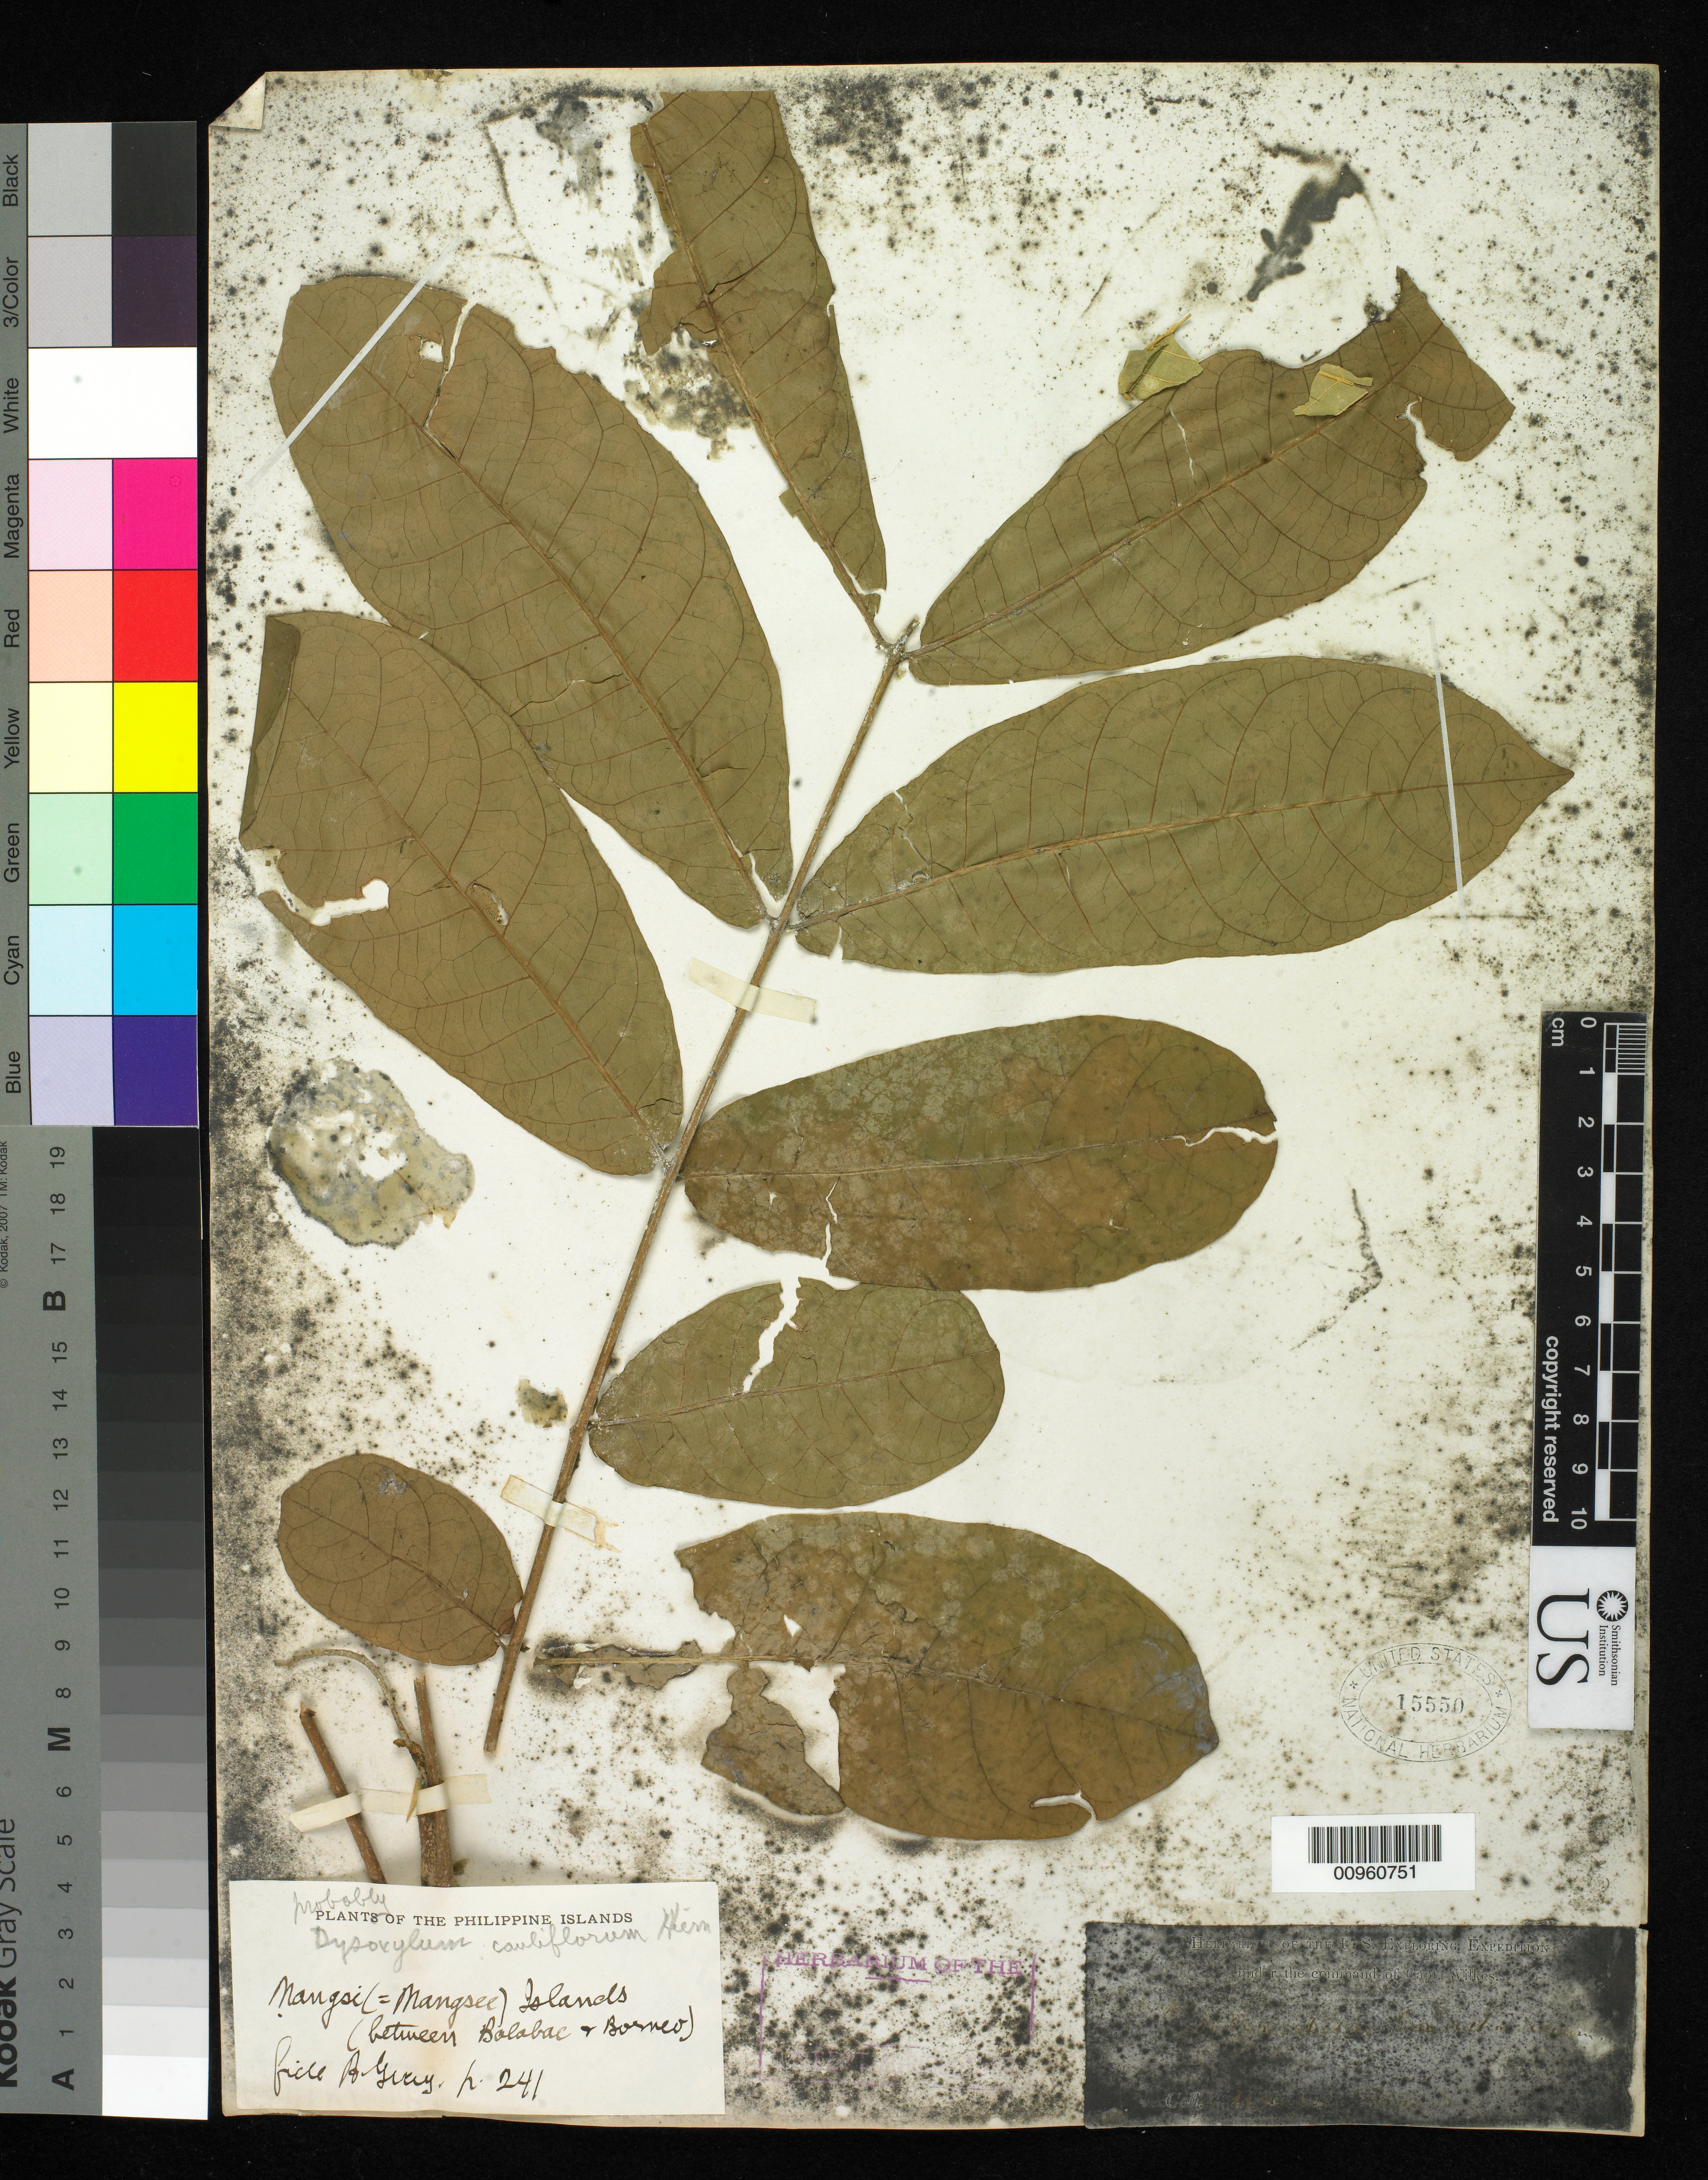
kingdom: Plantae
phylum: Tracheophyta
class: Magnoliopsida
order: Sapindales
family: Meliaceae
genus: Epicharis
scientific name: Epicharis cuneata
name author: (Hiern) Harms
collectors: Wilkes Explor. Exped.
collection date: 1838/1842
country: Philippines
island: Mangsi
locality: Mangsi (=Mangsee) Islands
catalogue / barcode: US 15550